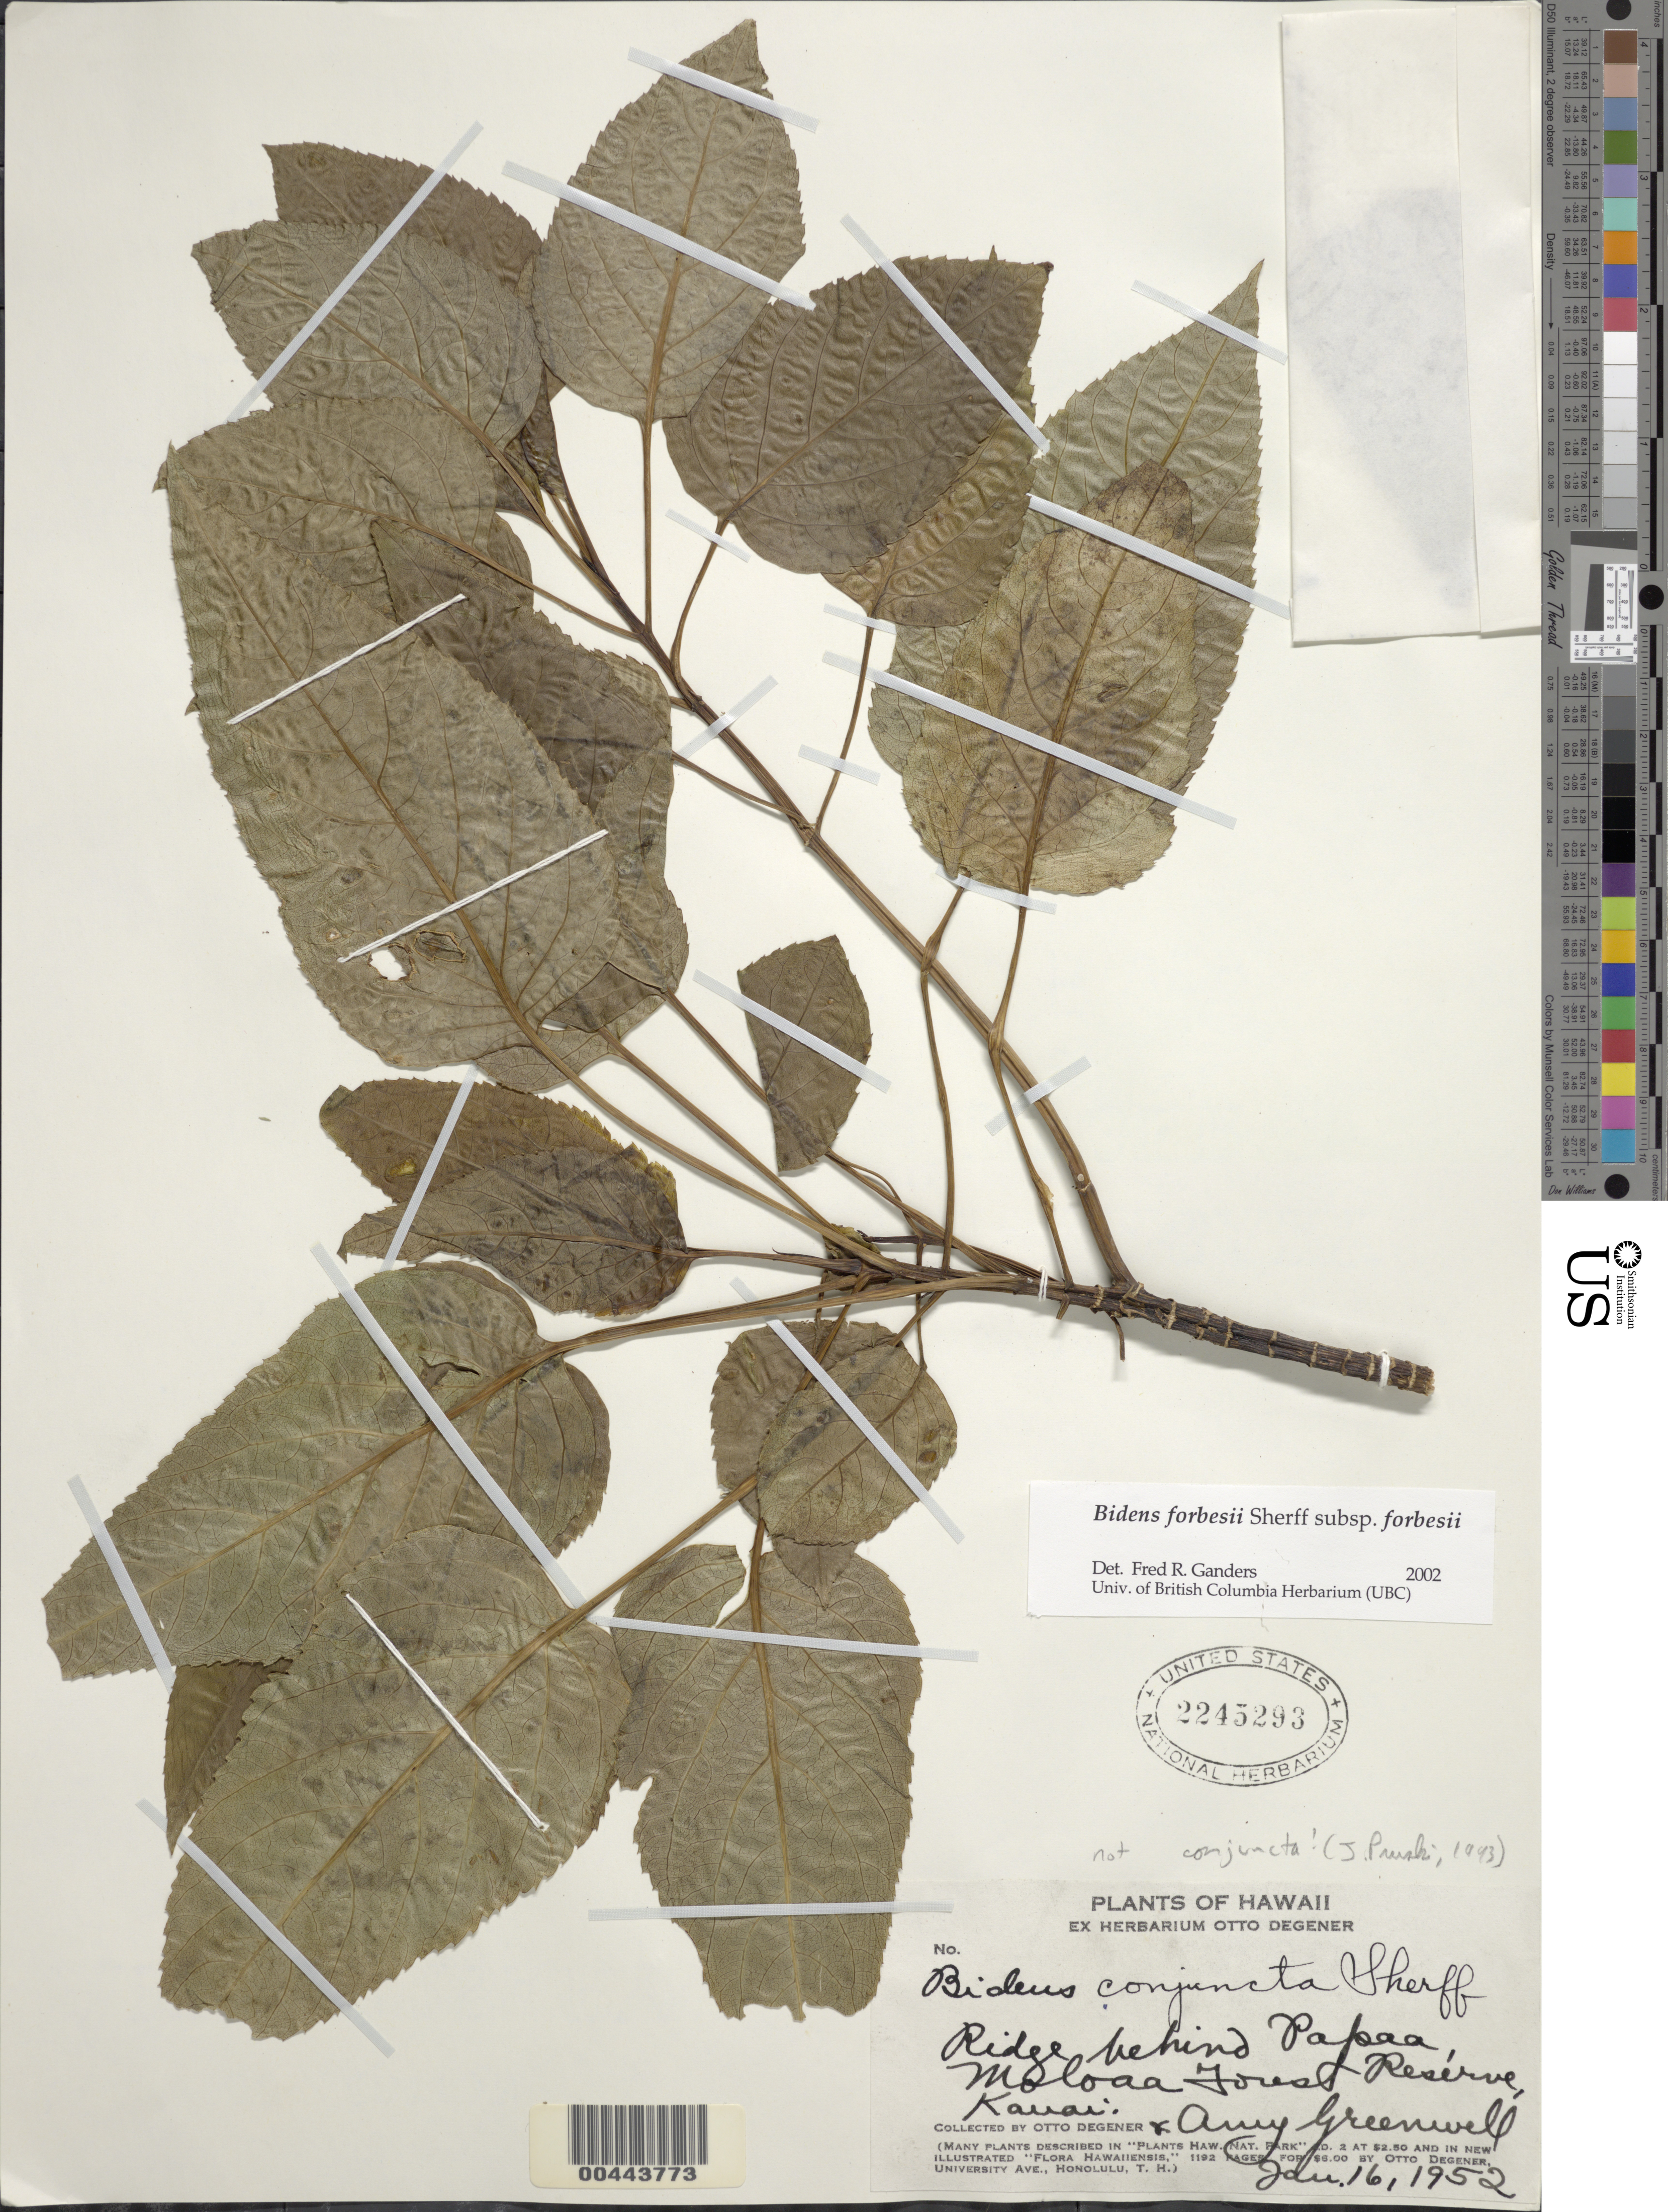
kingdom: Plantae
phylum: Tracheophyta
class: Magnoliopsida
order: Asterales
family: Asteraceae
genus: Bidens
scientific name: Bidens forbesii subsp. forbesii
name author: Sherff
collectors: O. Degener & A. B. Greenwell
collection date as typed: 16 Jan 1952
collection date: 1952-01-16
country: United States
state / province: Hawaii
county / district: Kauai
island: Kaua'i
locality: Ridge behind Papaa, Moloaa Forest Reserve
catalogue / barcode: US 2245293